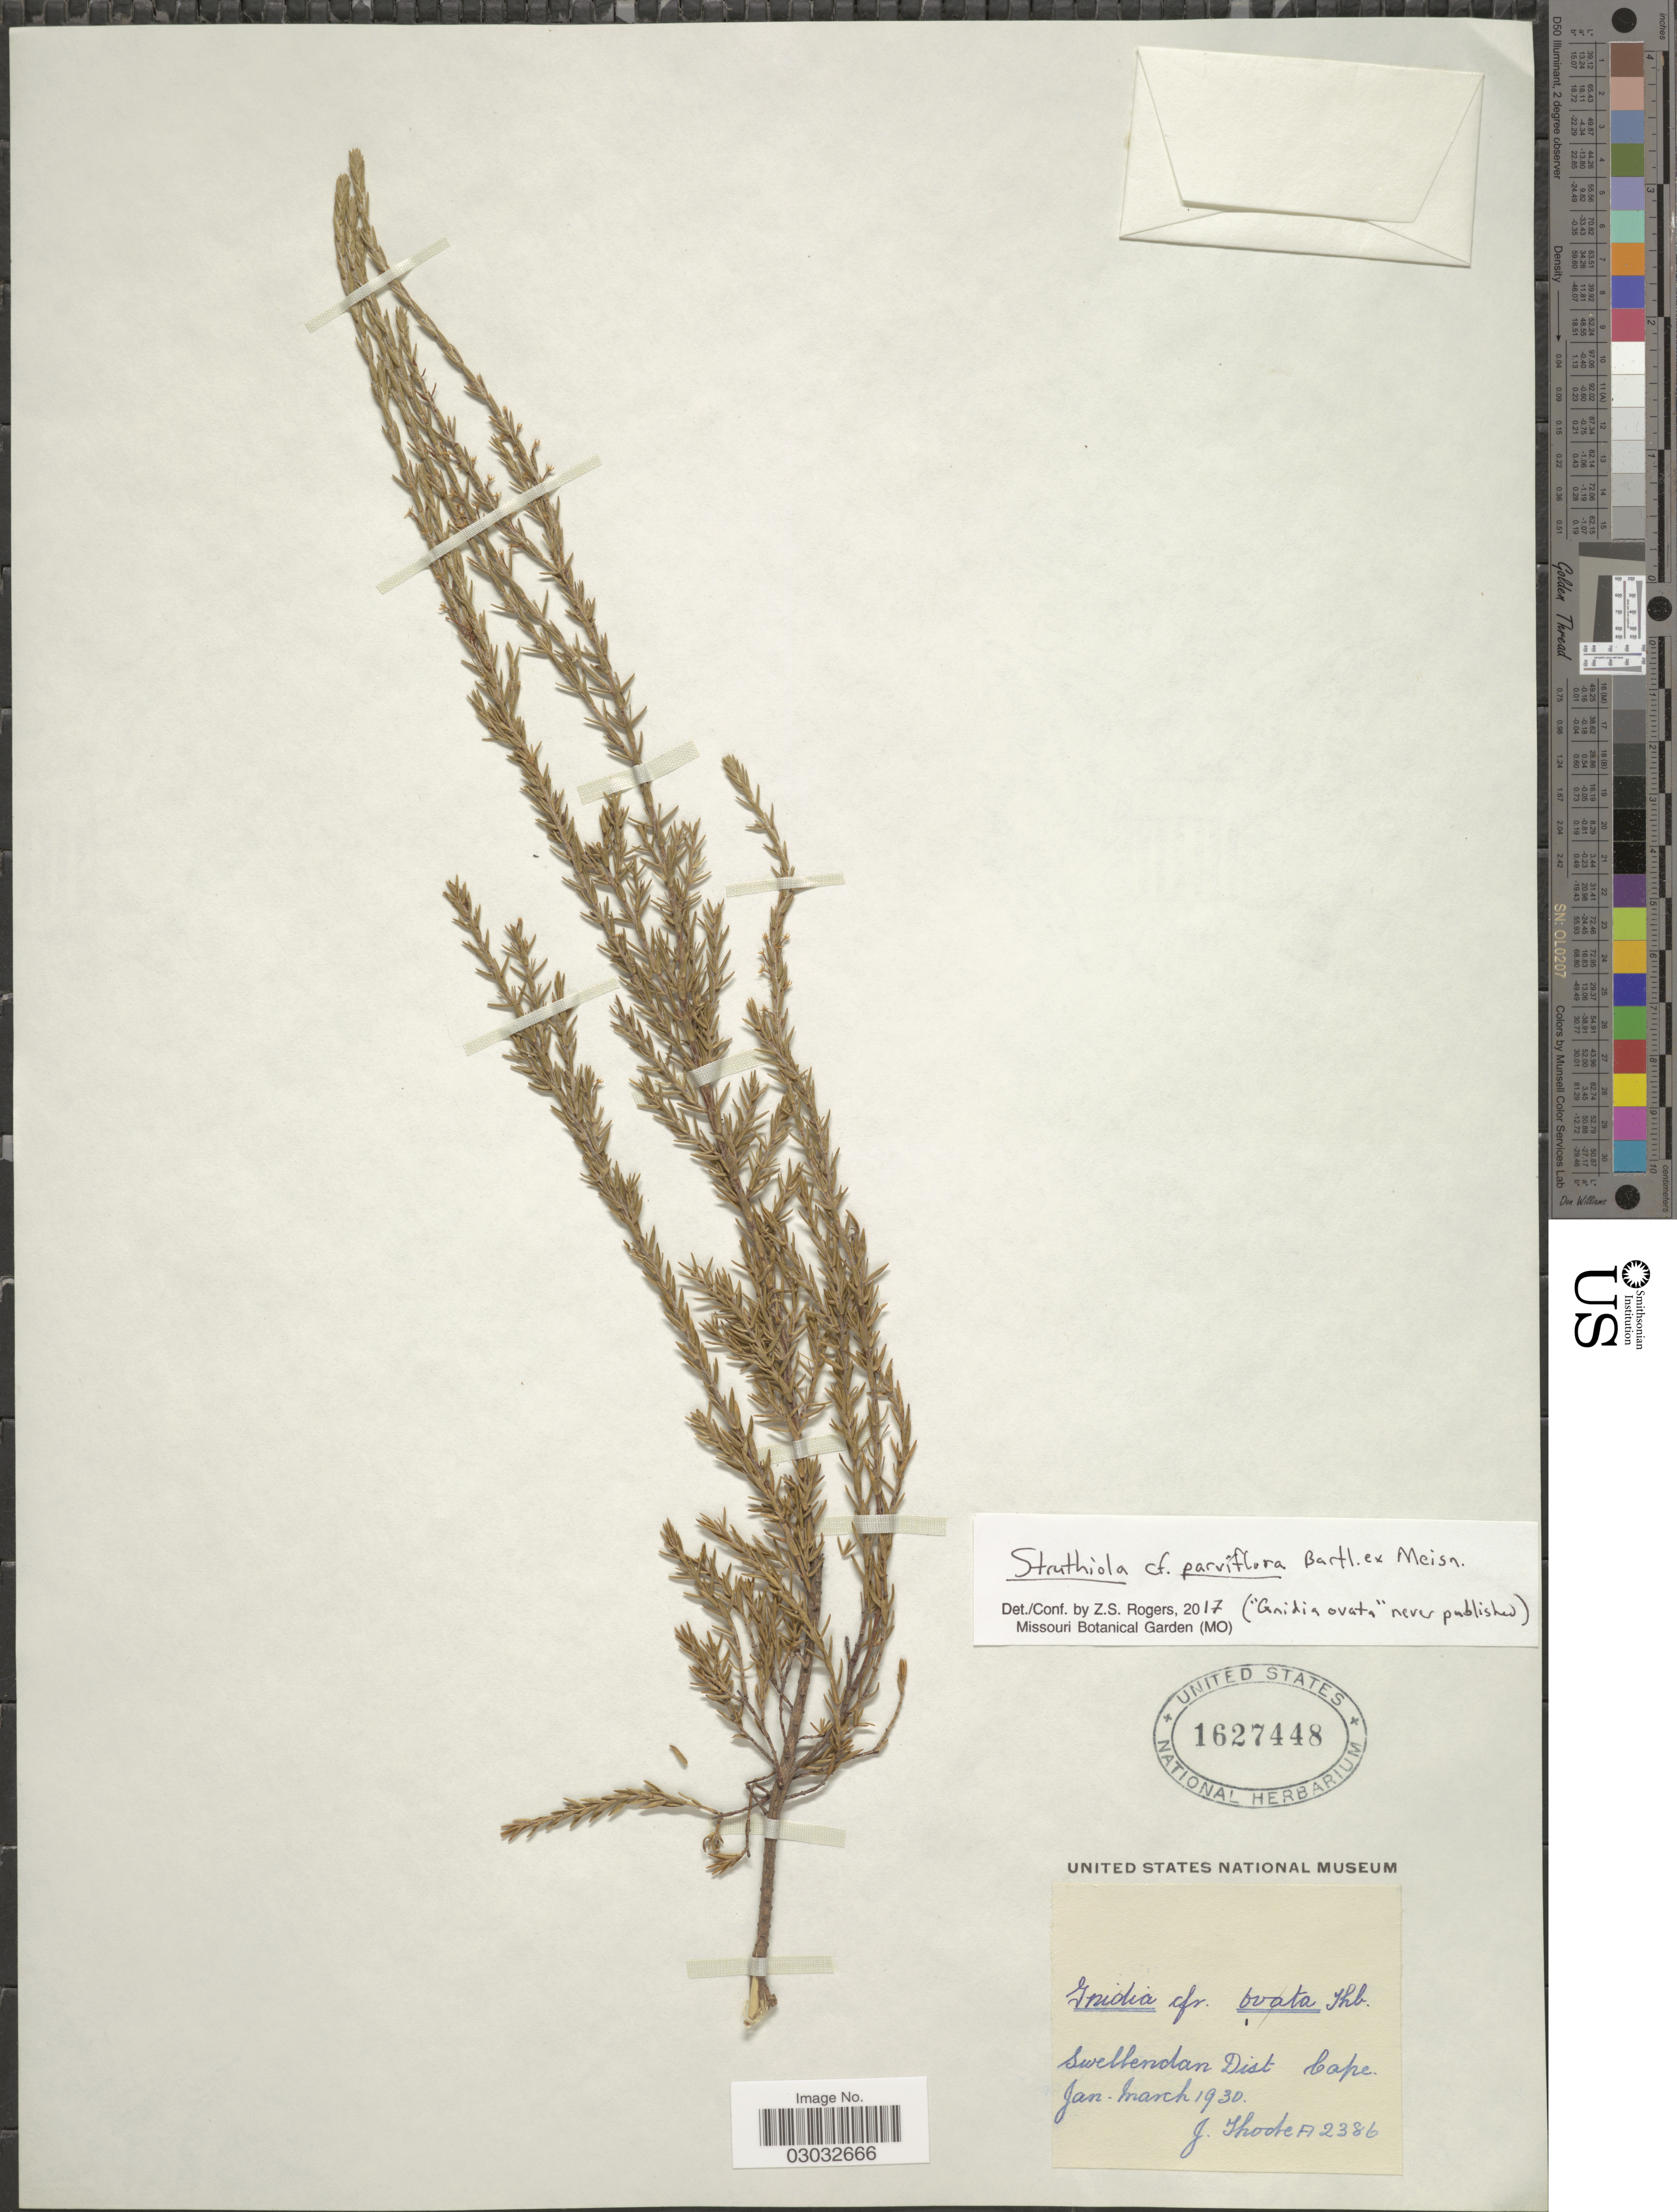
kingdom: Plantae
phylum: Tracheophyta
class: Magnoliopsida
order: Malvales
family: Thymelaeaceae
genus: Struthiola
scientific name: Struthiola parviflora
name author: Bartl. ex Meisn.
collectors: J. Thode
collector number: A2386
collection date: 1930-01/1930-03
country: South Africa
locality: Swellendan Dist Cape.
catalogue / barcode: US 1627448